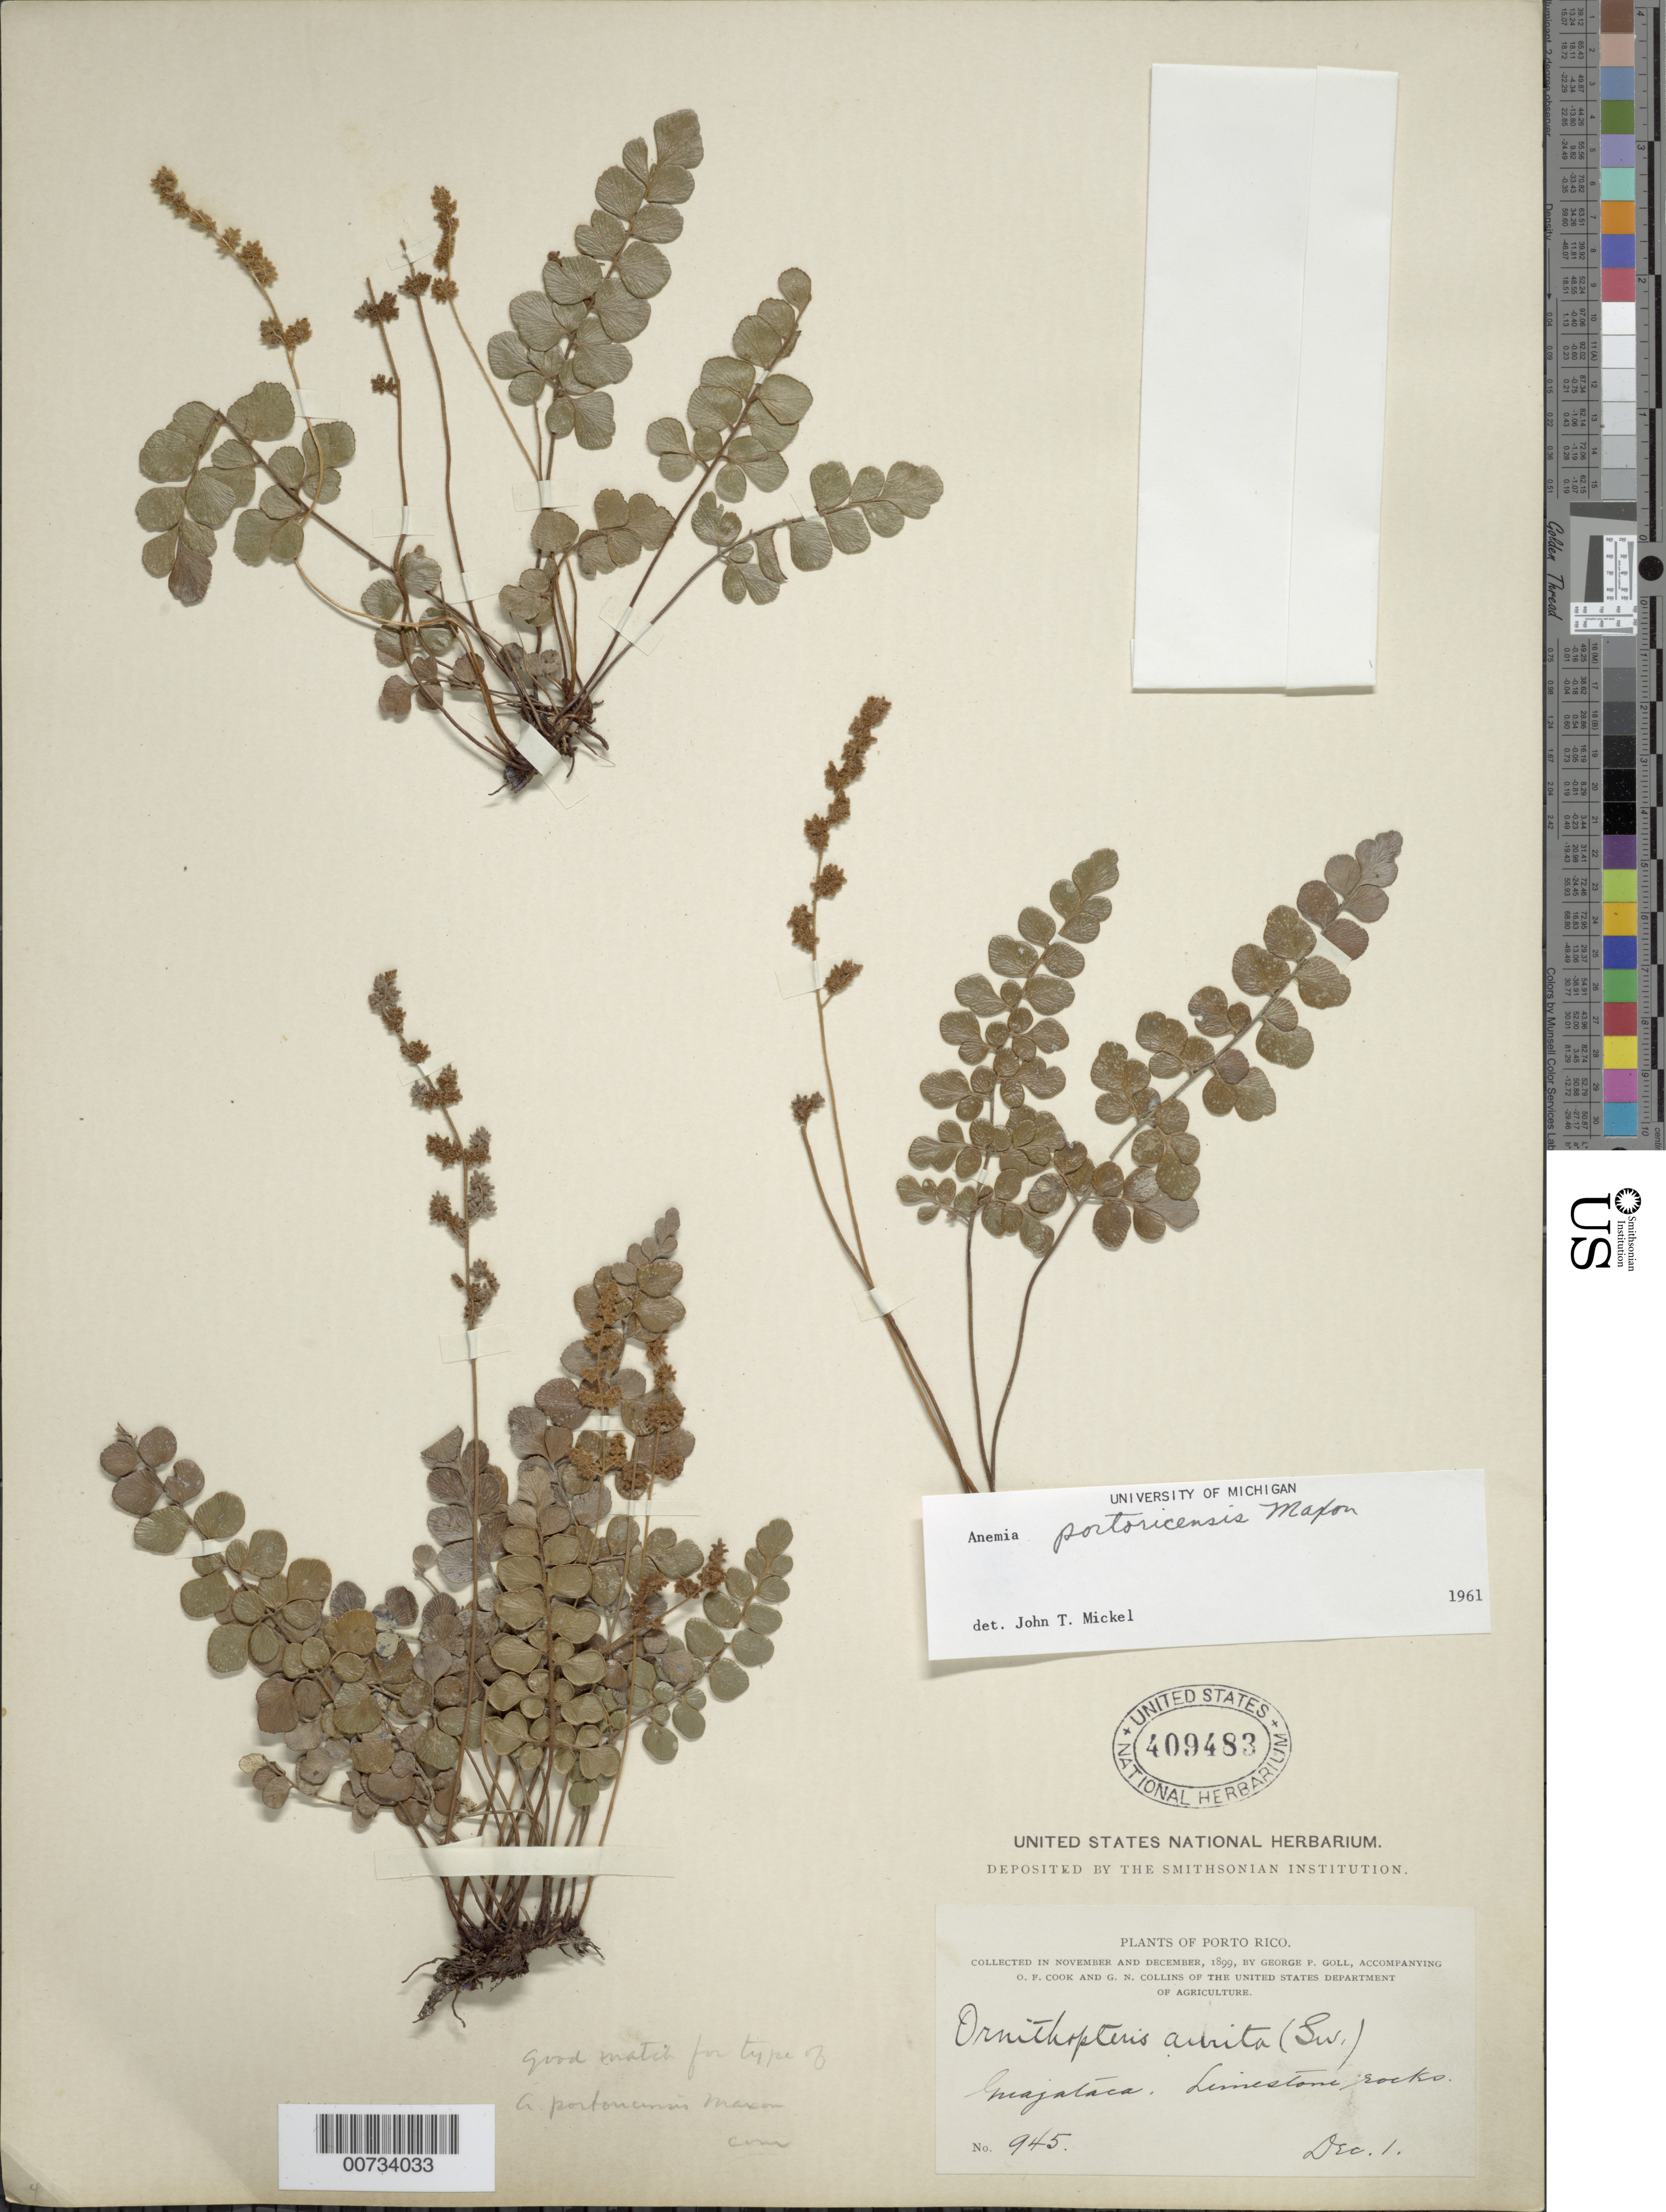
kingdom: Plantae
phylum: Tracheophyta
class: Polypodiopsida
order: Schizaeales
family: Anemiaceae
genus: Anemia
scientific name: Anemia portoricensis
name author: Maxon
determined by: Mickel, J. T., (NY), New York Botanical Garden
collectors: G. Goll, O. F. Cook & G. N. Collins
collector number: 945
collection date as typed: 01 Dec 1899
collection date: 1899-12-01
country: Puerto Rico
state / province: Quebradillas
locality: Guajataca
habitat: Limestone rocks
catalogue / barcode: US 409483